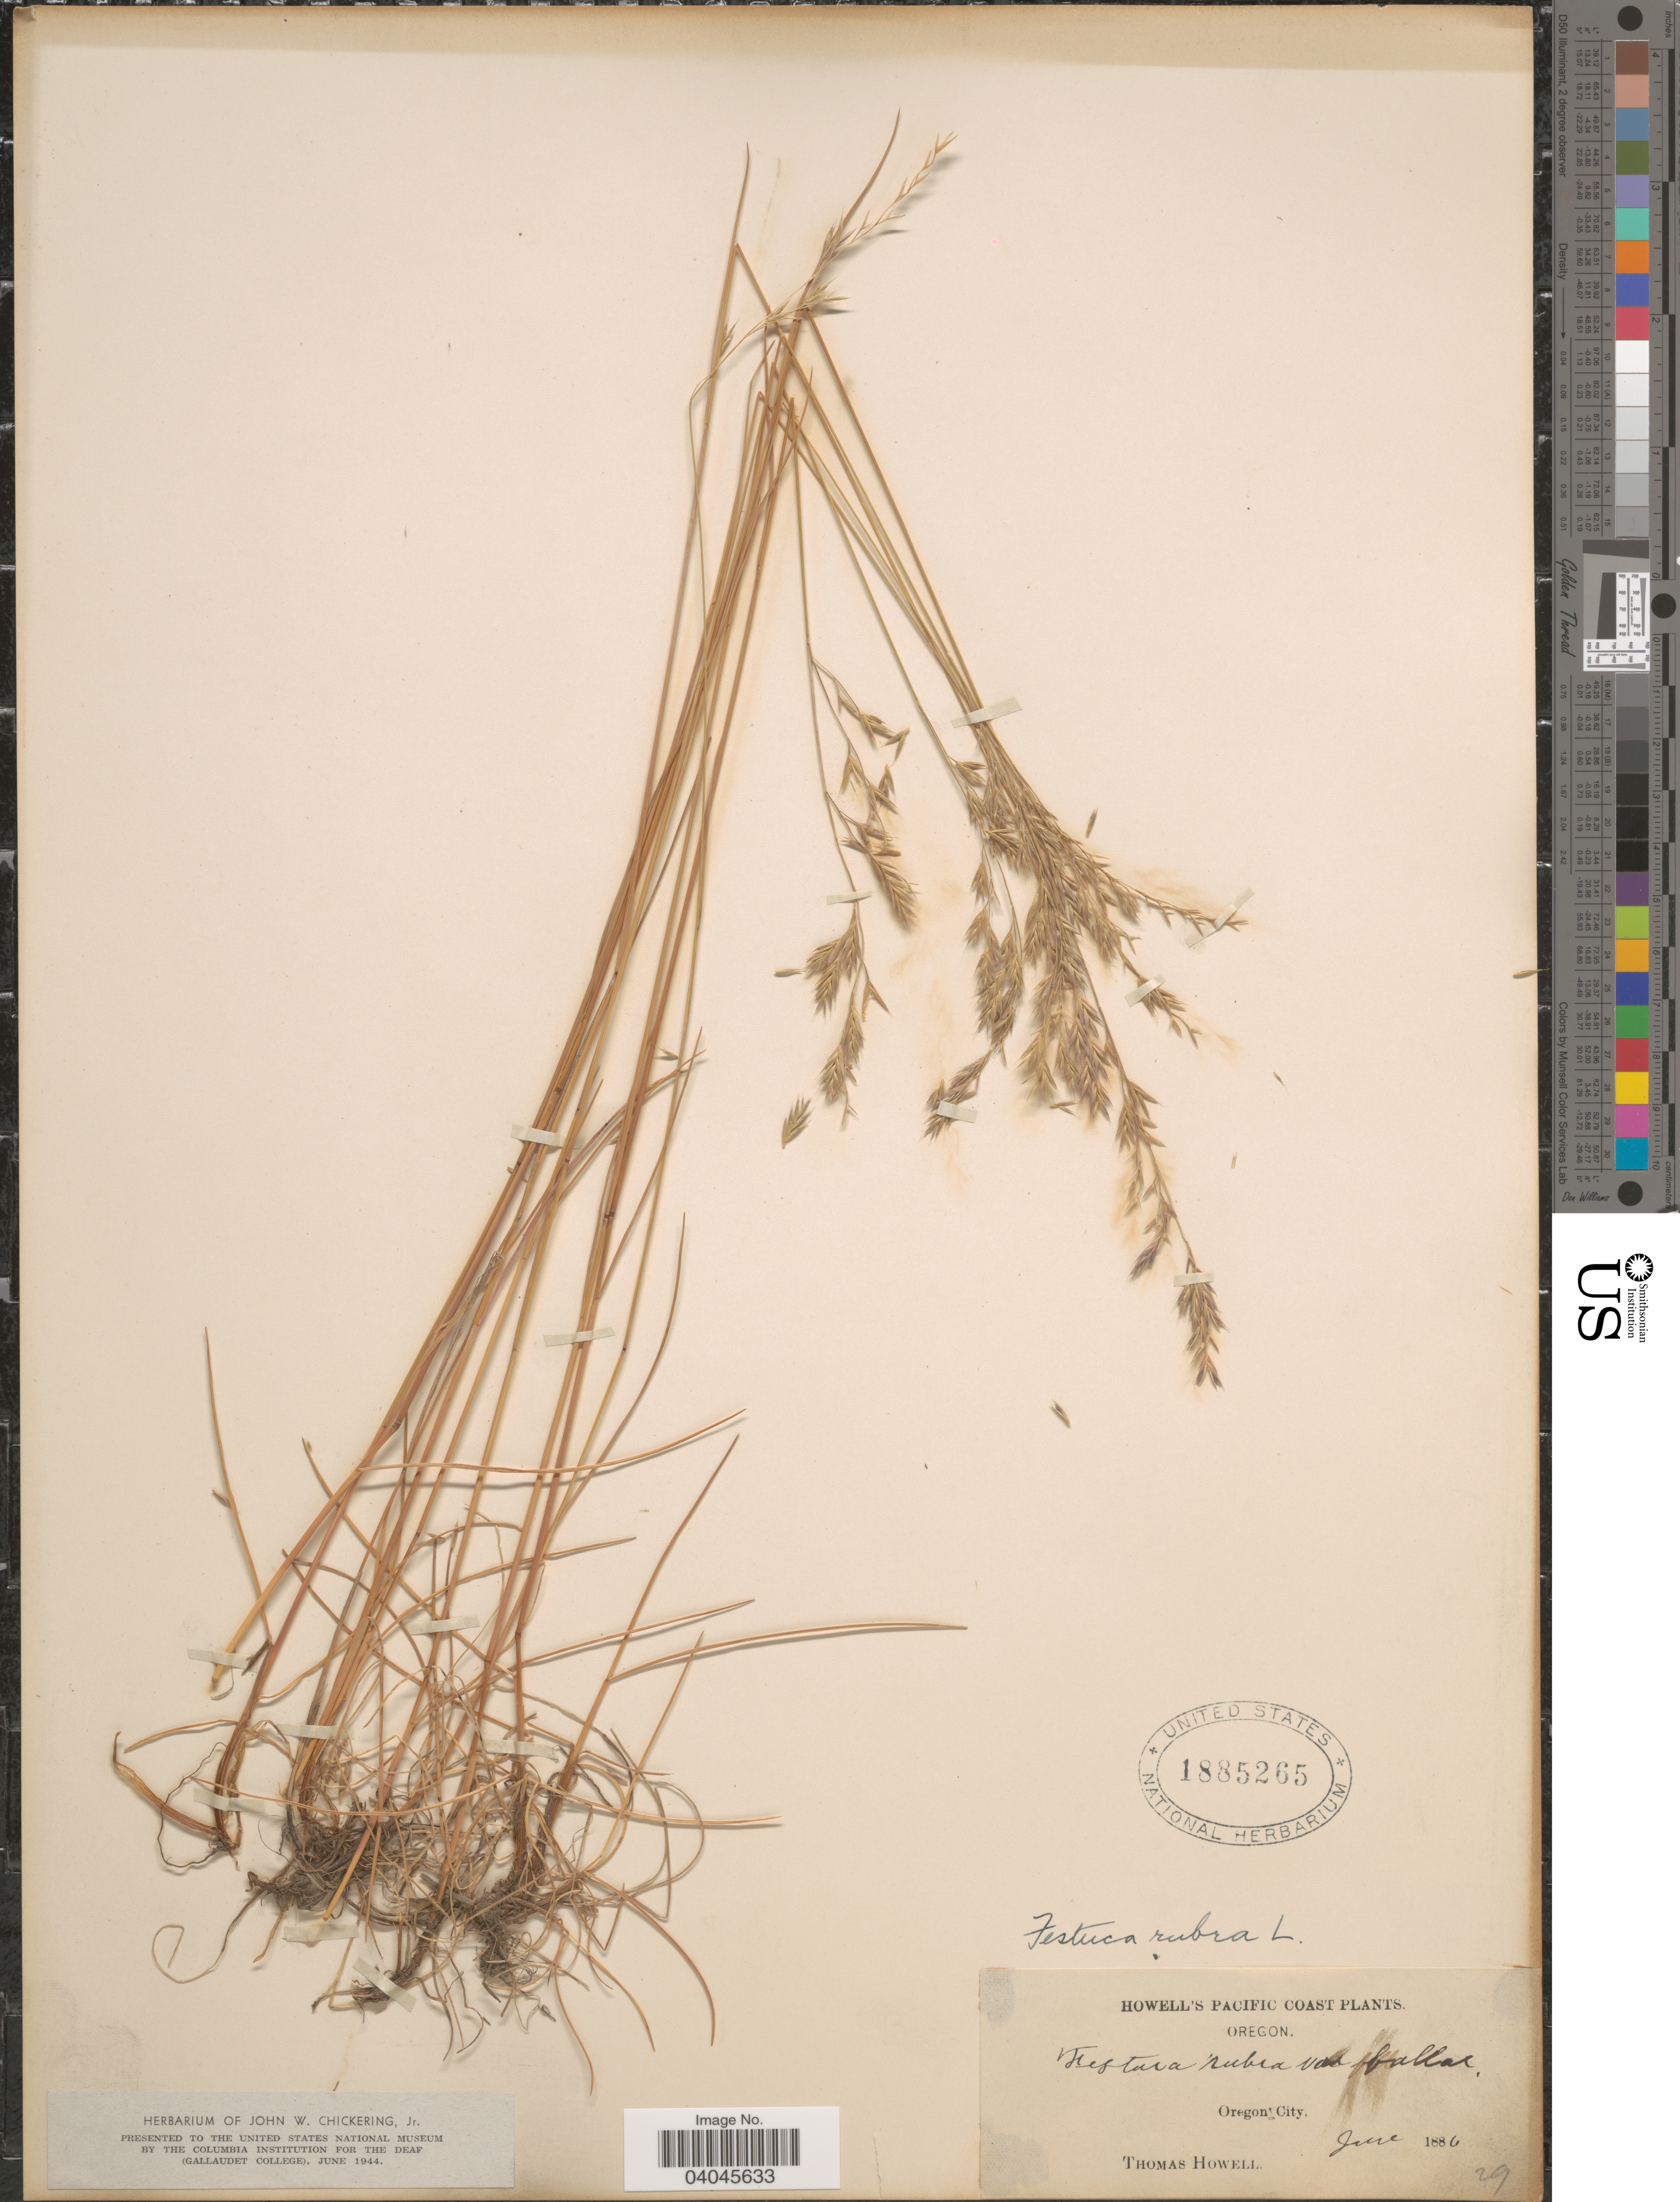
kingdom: Plantae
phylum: Tracheophyta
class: Liliopsida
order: Poales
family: Poaceae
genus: Festuca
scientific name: Festuca rubra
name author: L.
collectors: T. Howell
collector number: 29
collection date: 1886-06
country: United States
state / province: Oregon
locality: Pacific Coast. Oregon City.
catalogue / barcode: US 1885265